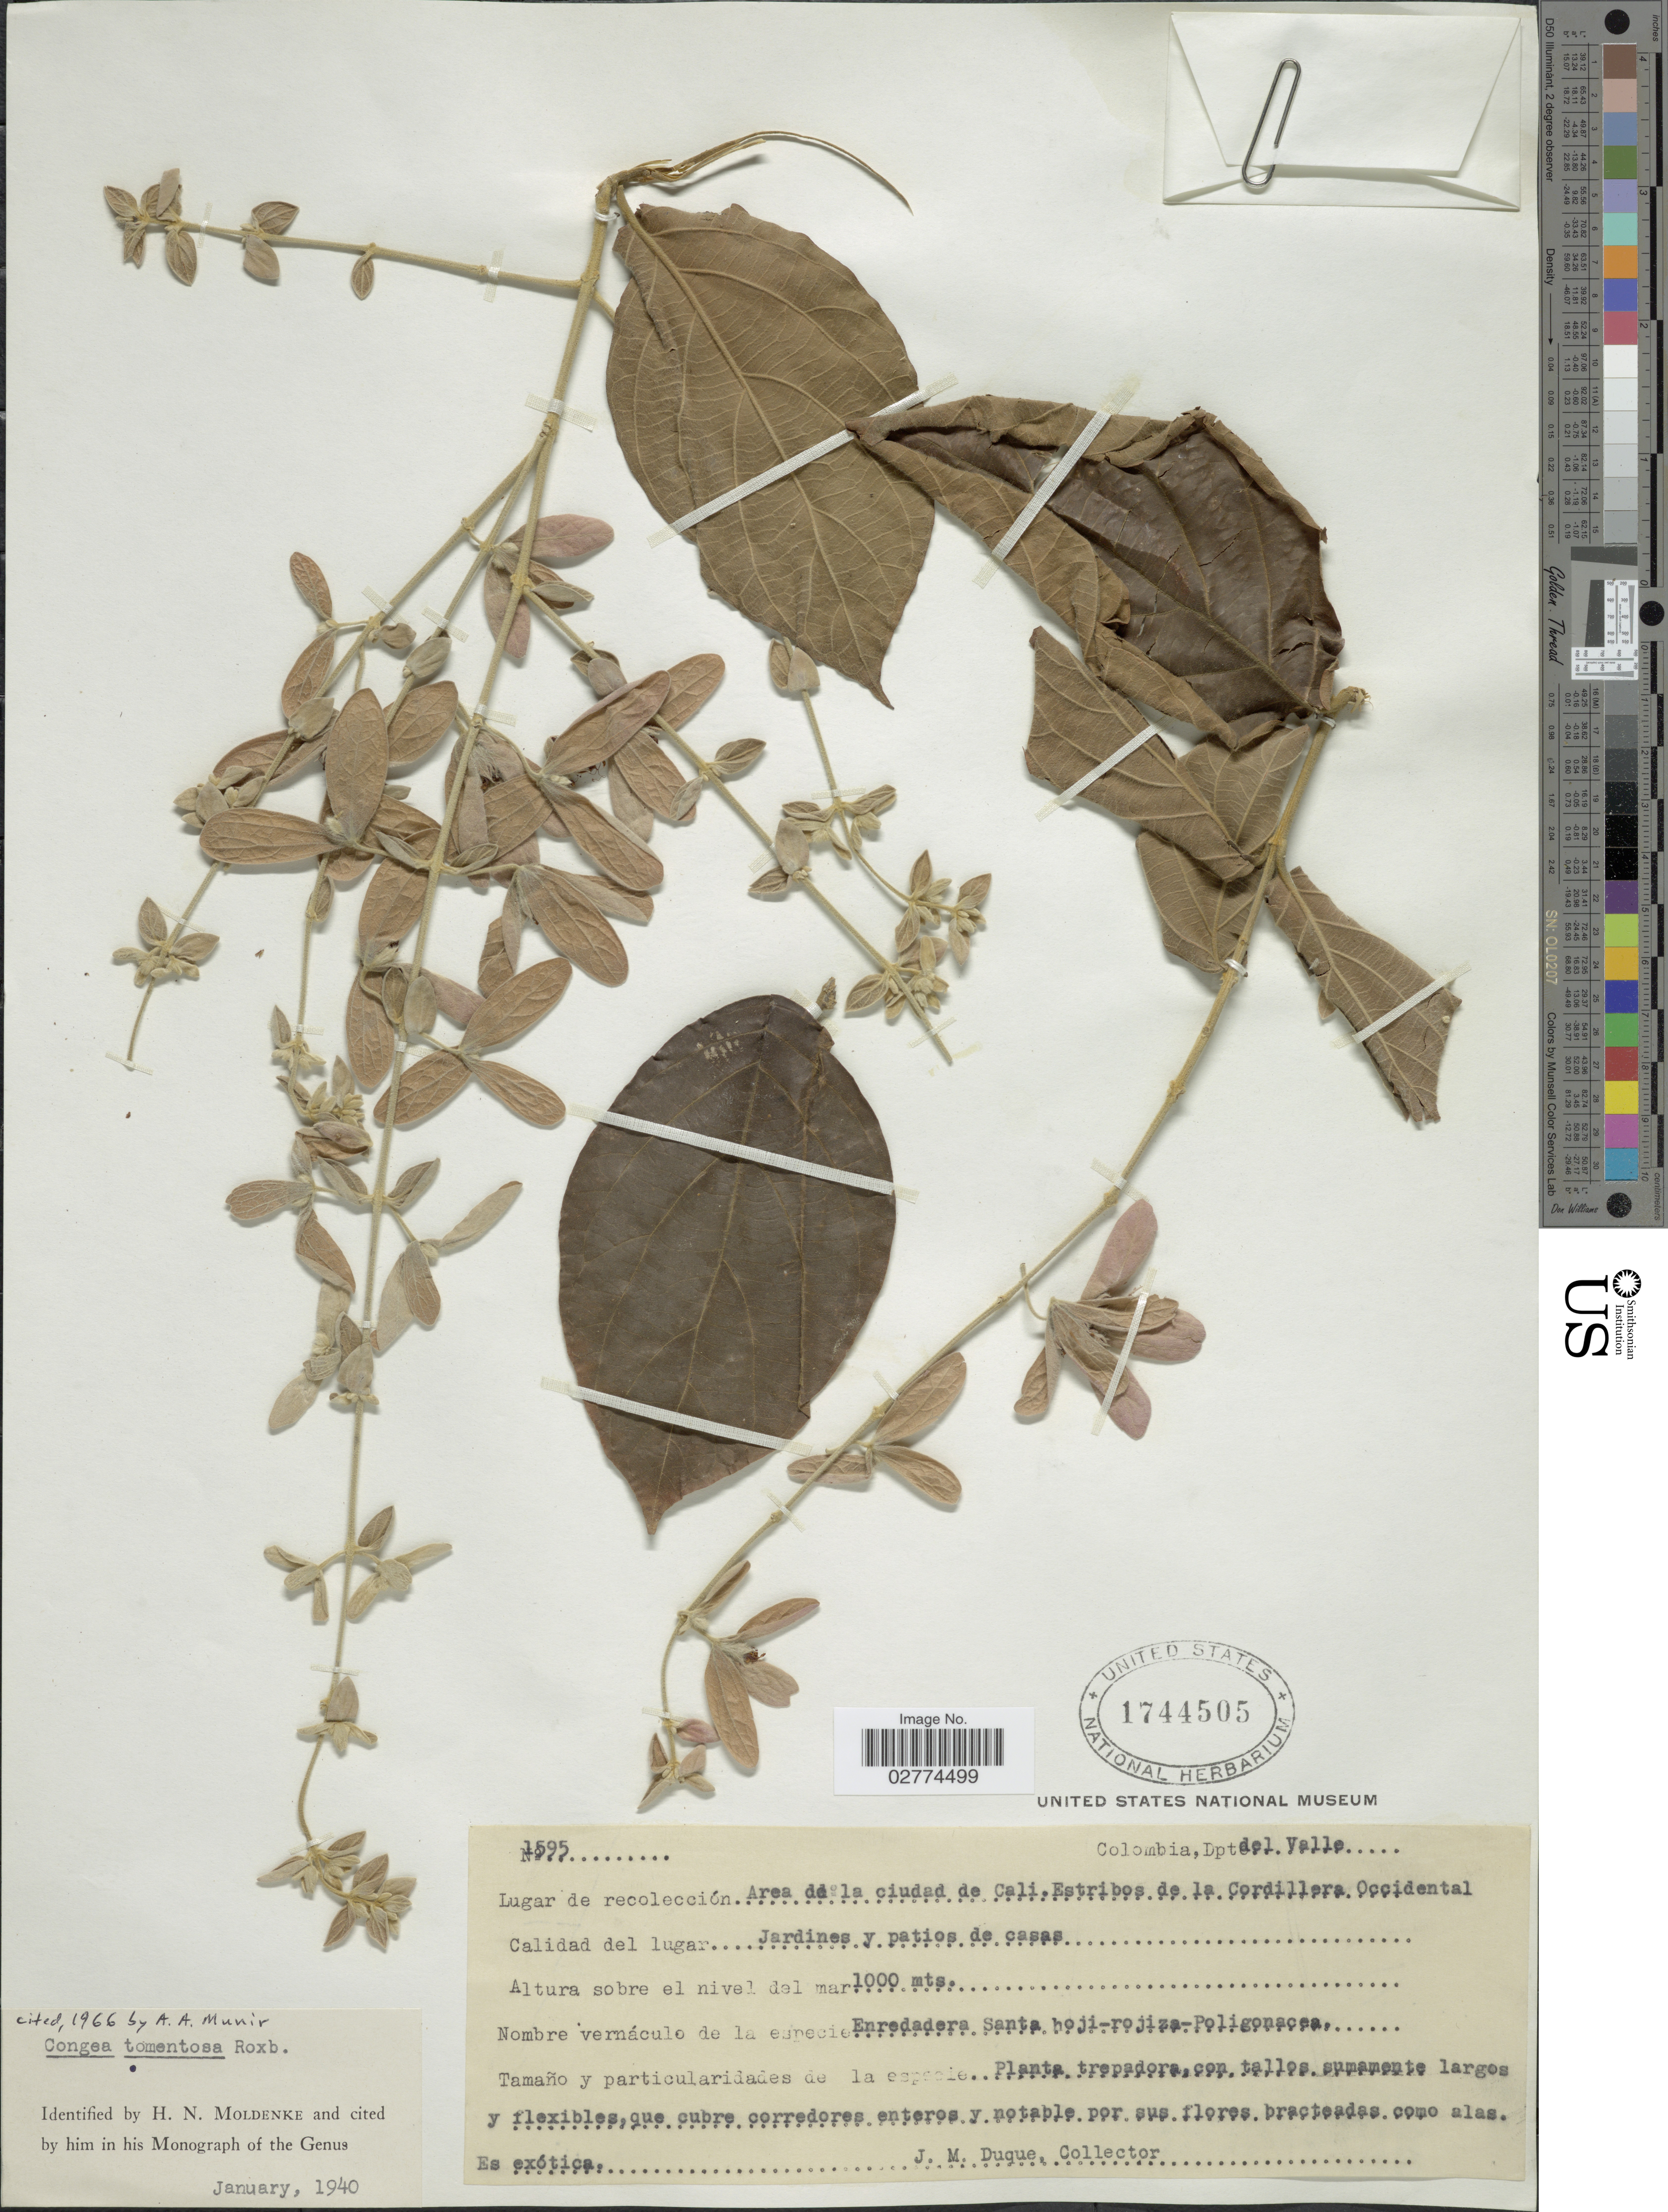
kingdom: Plantae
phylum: Tracheophyta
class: Magnoliopsida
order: Lamiales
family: Lamiaceae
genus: Congea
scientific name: Congea tomentosa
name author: Roxb.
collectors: J. Duque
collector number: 1595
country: Colombia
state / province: Valle del Cauca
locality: Dpto. del Valle. Area de la ciudad de Cali. Estribos de la Cordillera Occidental.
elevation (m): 1000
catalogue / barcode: US 1744505